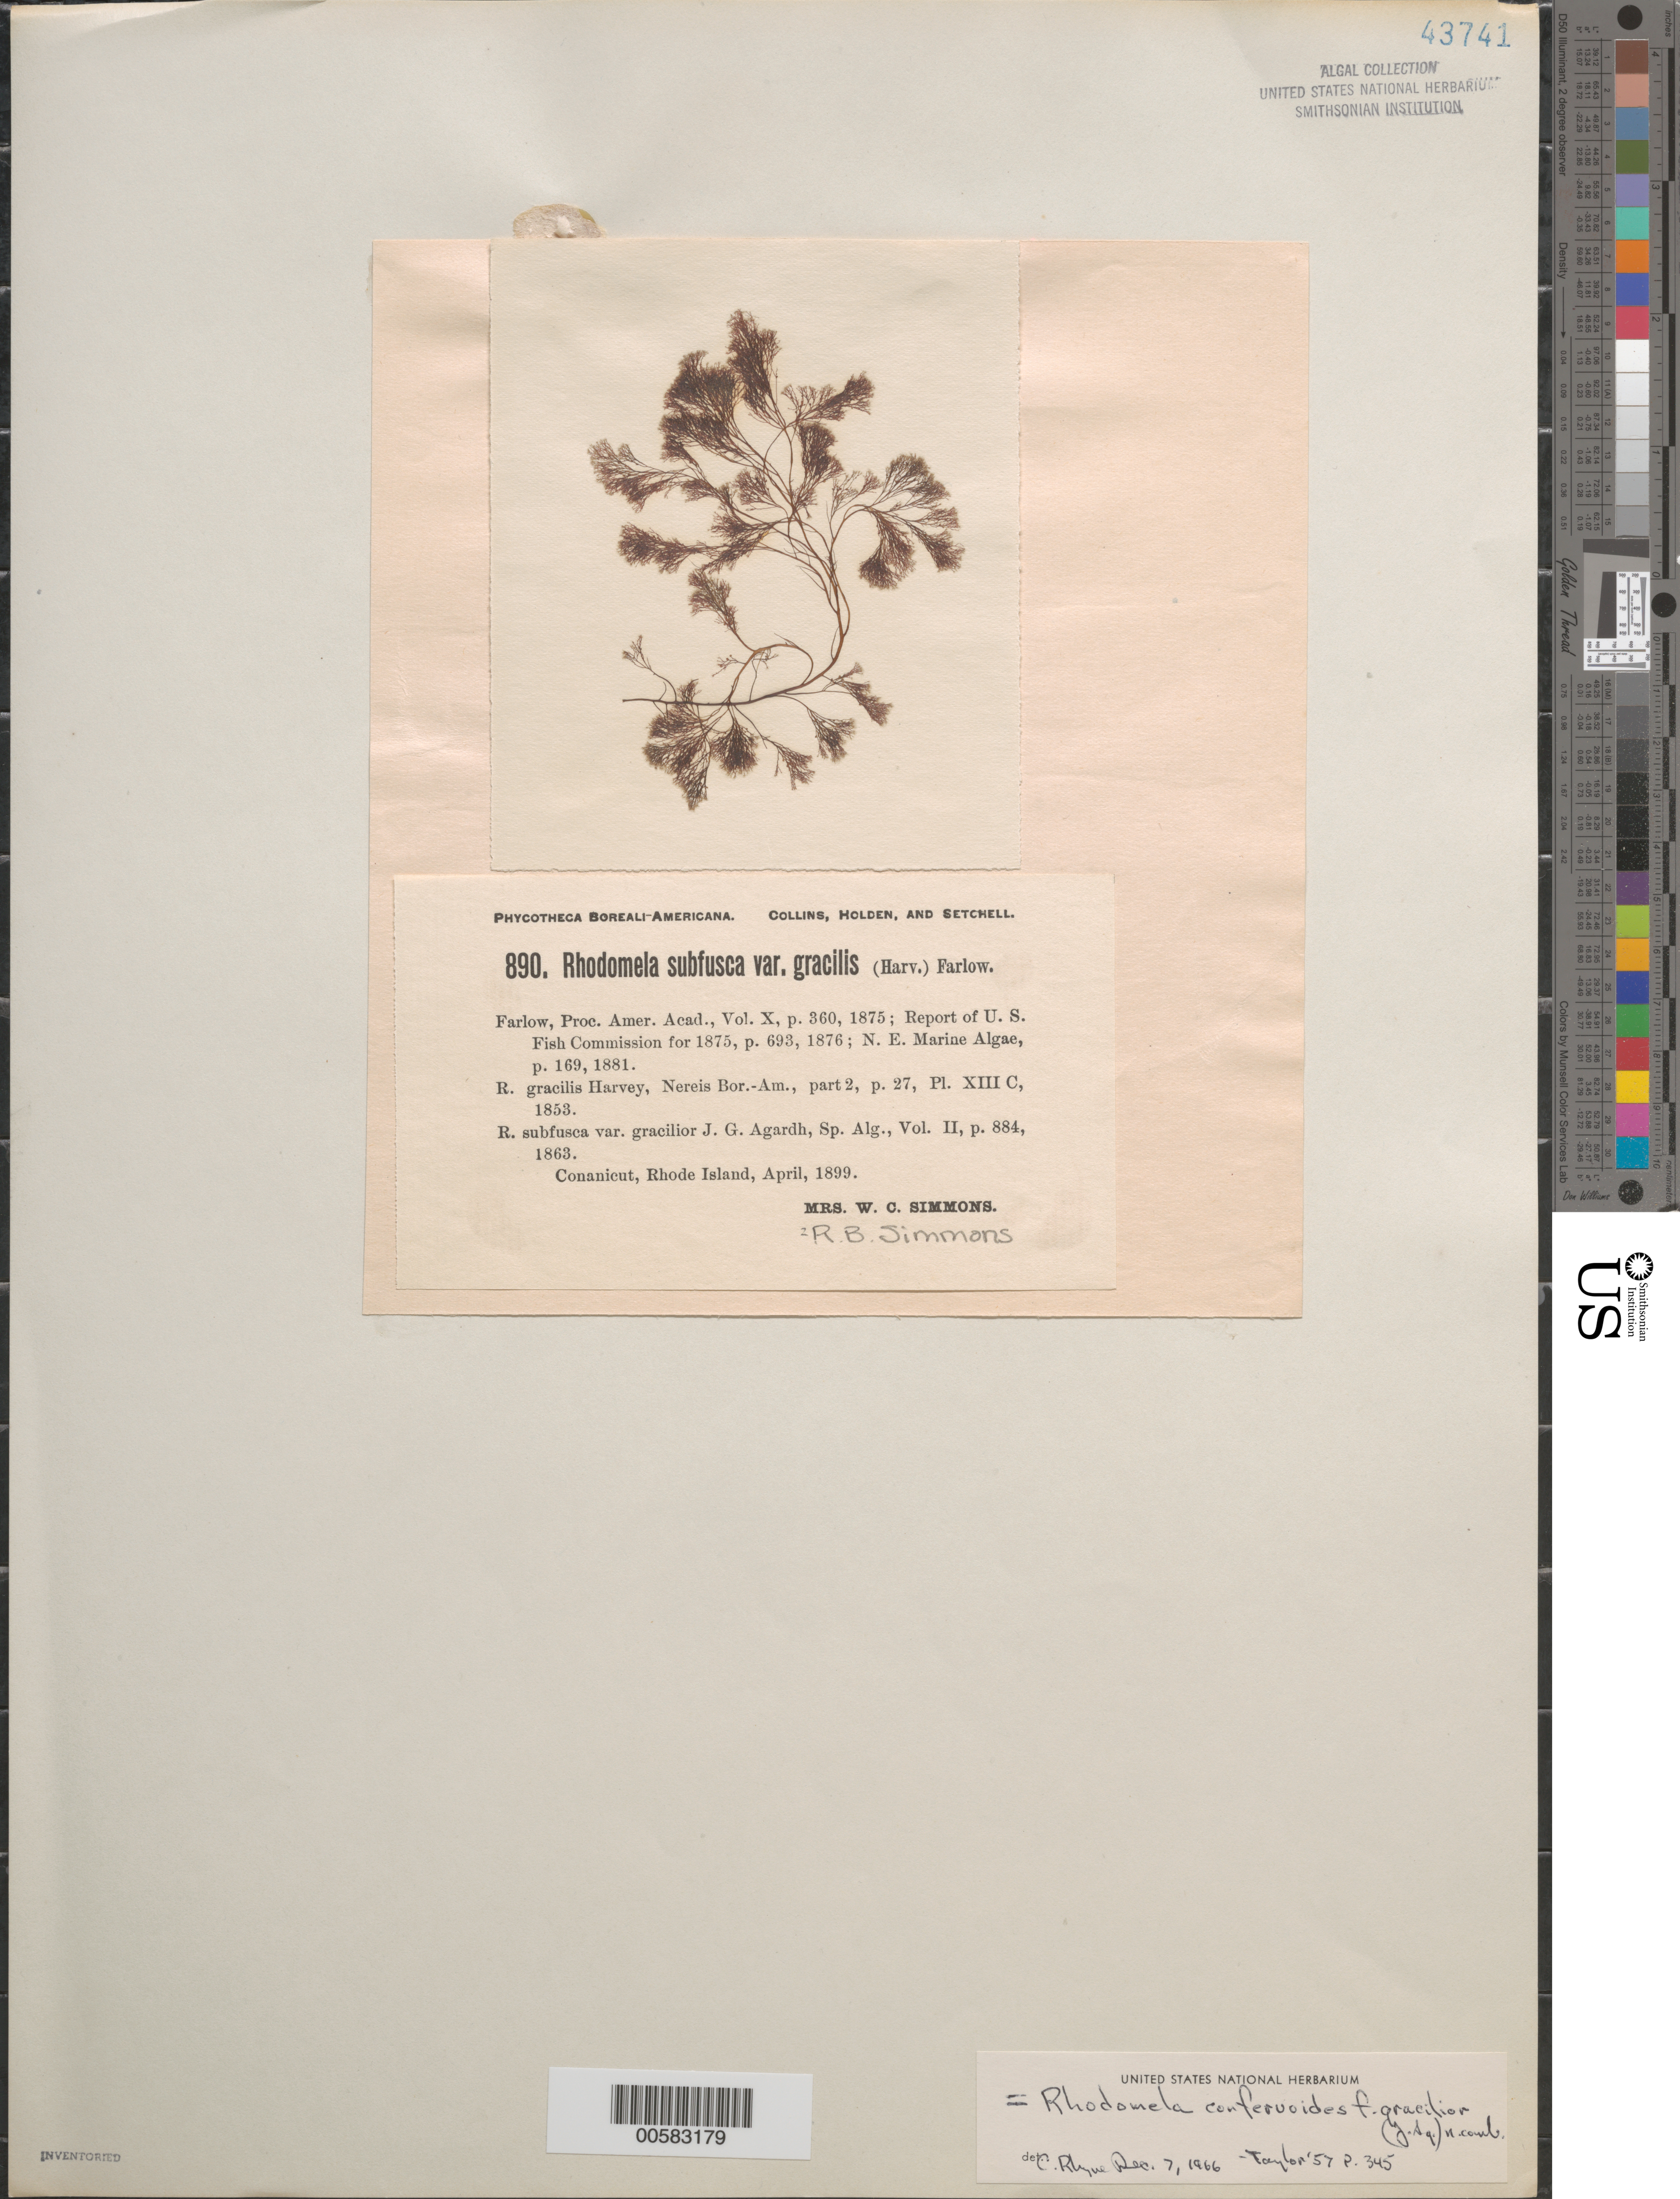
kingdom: Plantae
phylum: Rhodophyta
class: Florideophyceae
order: Ceramiales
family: Rhodomelaceae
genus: Rhodomela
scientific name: Rhodomela confervoides f. gracilior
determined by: Rhyne, C. F.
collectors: R. B. Simmons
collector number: PB-A 890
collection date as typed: Apr 1899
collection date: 1899-04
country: United States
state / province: Rhode Island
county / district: Newport County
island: Conanicut Island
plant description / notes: Collins, Holden & Setchell, Phycotheca Boreali-Americana, as Rhodomela subfusca var. gracilis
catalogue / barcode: US 43741